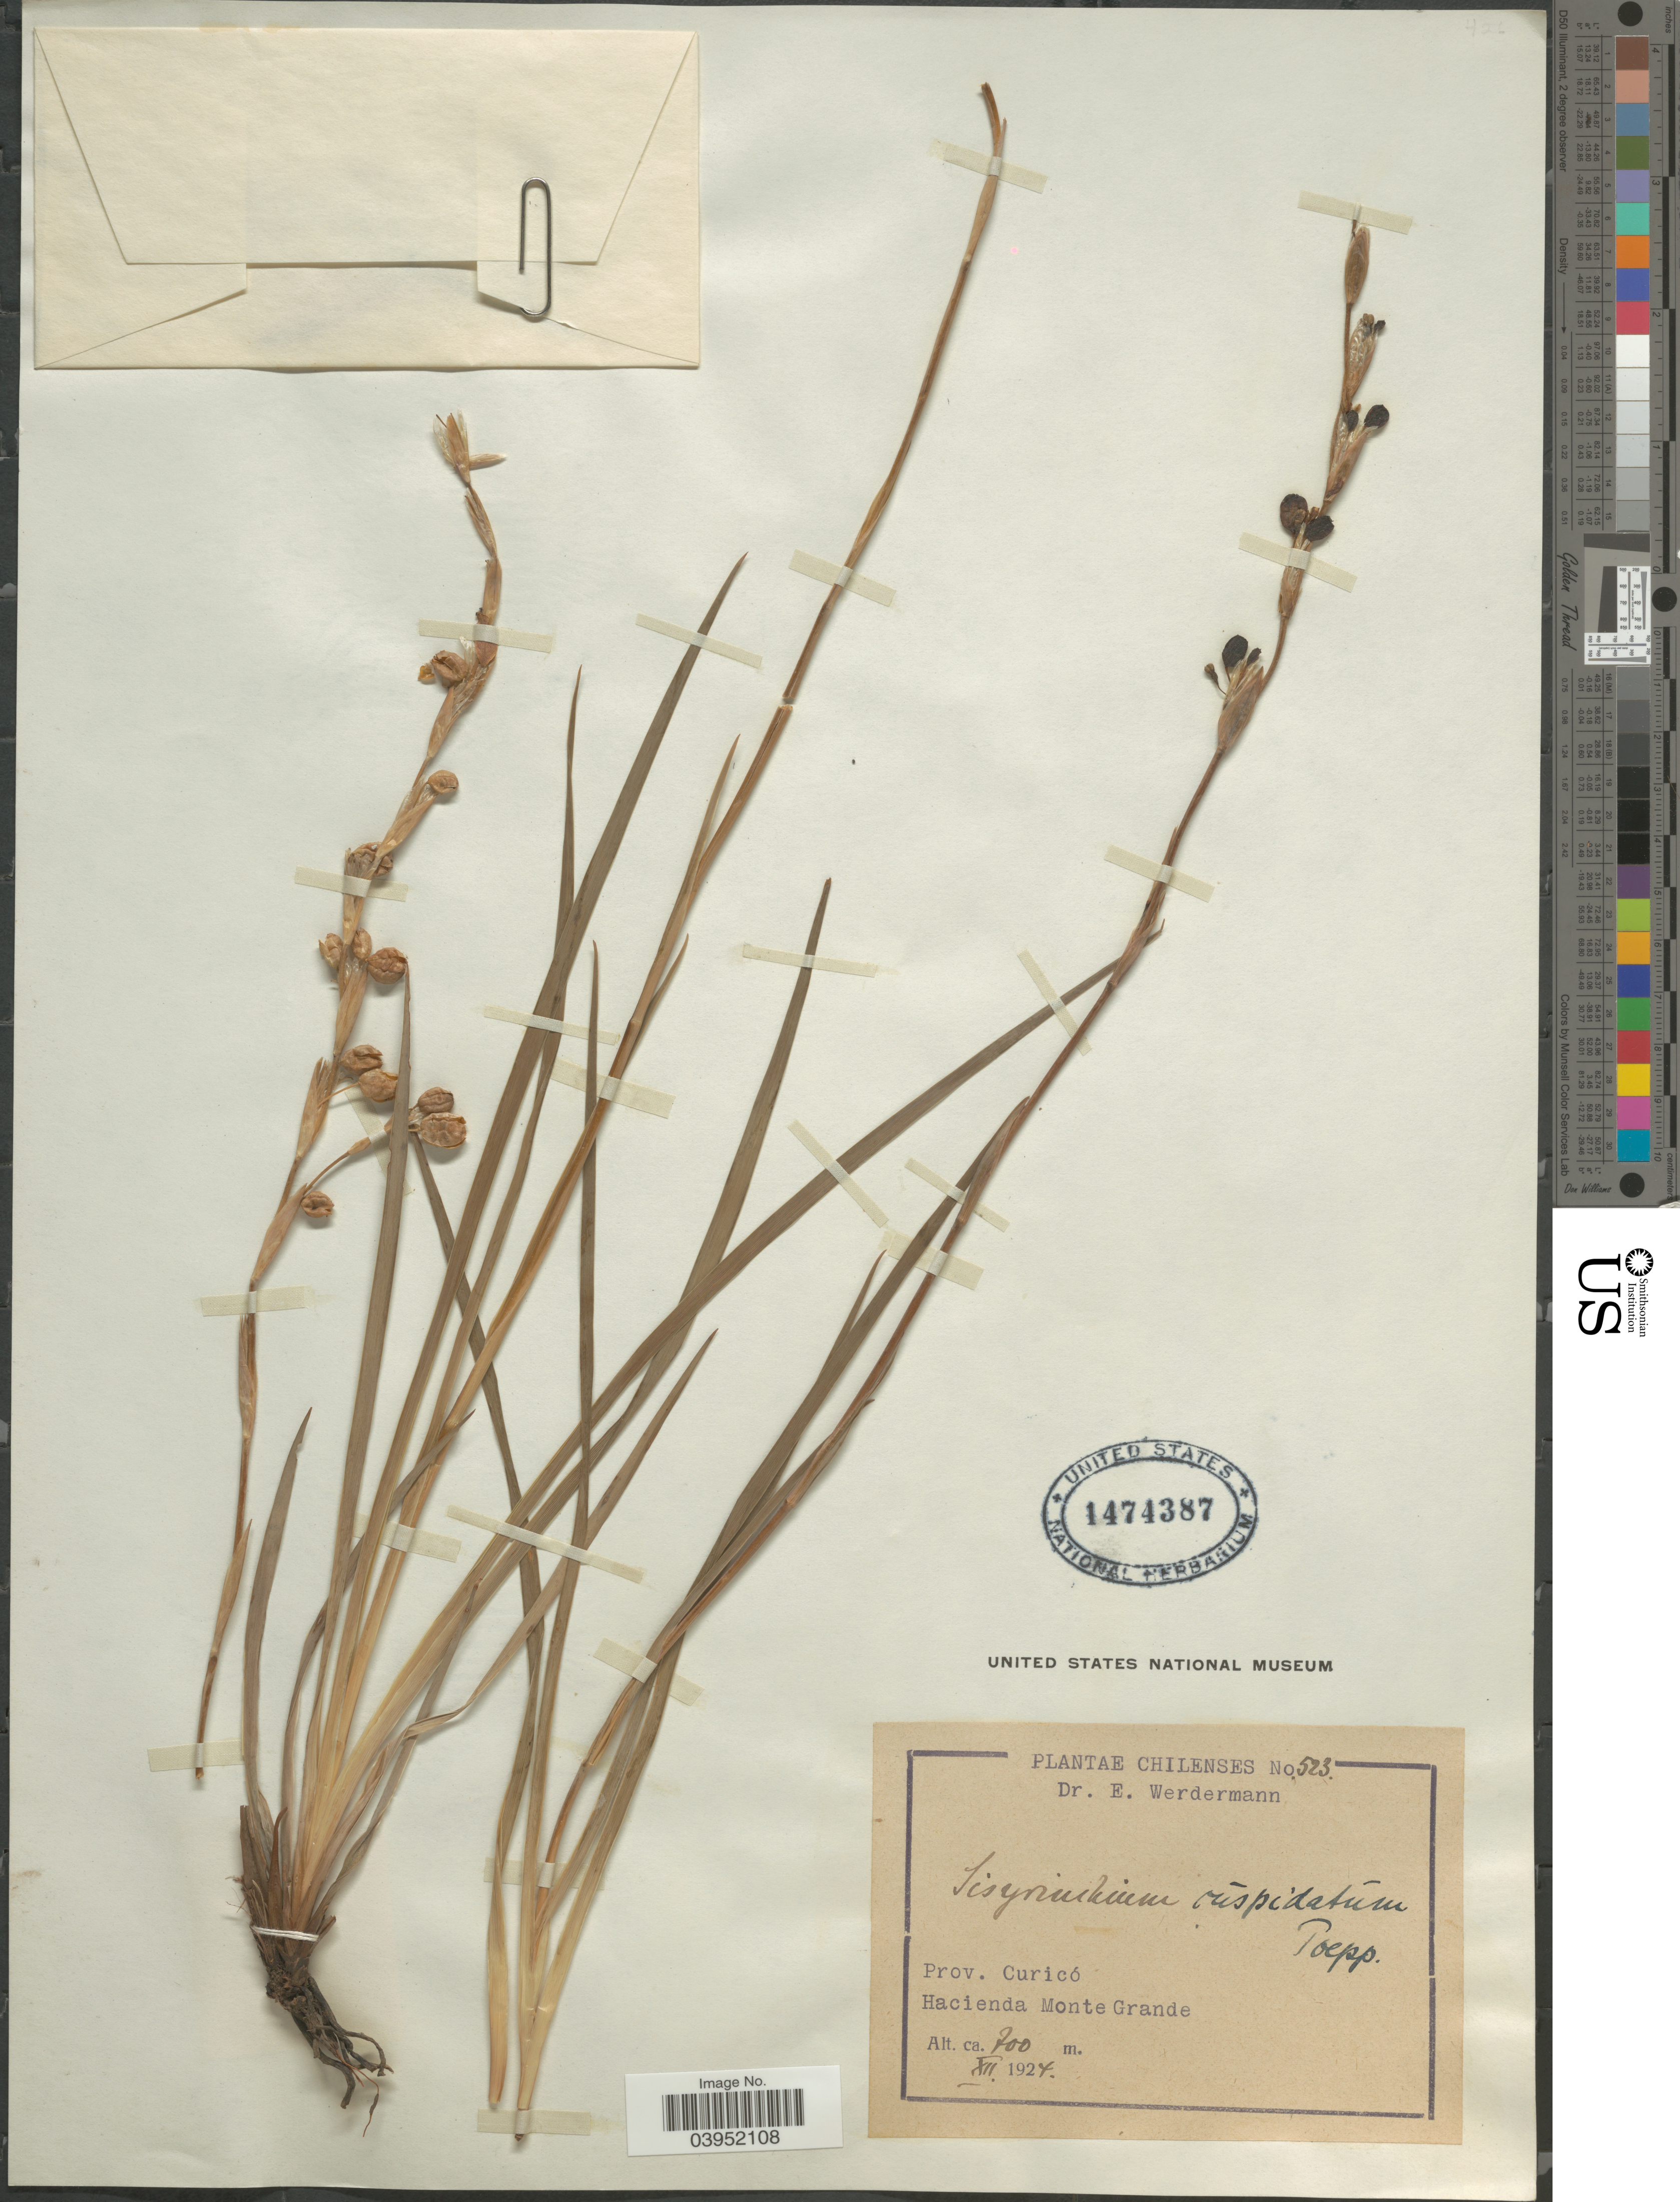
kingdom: Plantae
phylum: Tracheophyta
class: Liliopsida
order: Asparagales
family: Iridaceae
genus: Sisyrinchium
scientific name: Sisyrinchium cuspidatum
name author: Poepp.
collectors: E. Werdermann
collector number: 523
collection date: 1924-12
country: Chile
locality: Prov. Curicó. Hacienda Monte Grande.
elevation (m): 700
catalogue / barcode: US 1474387